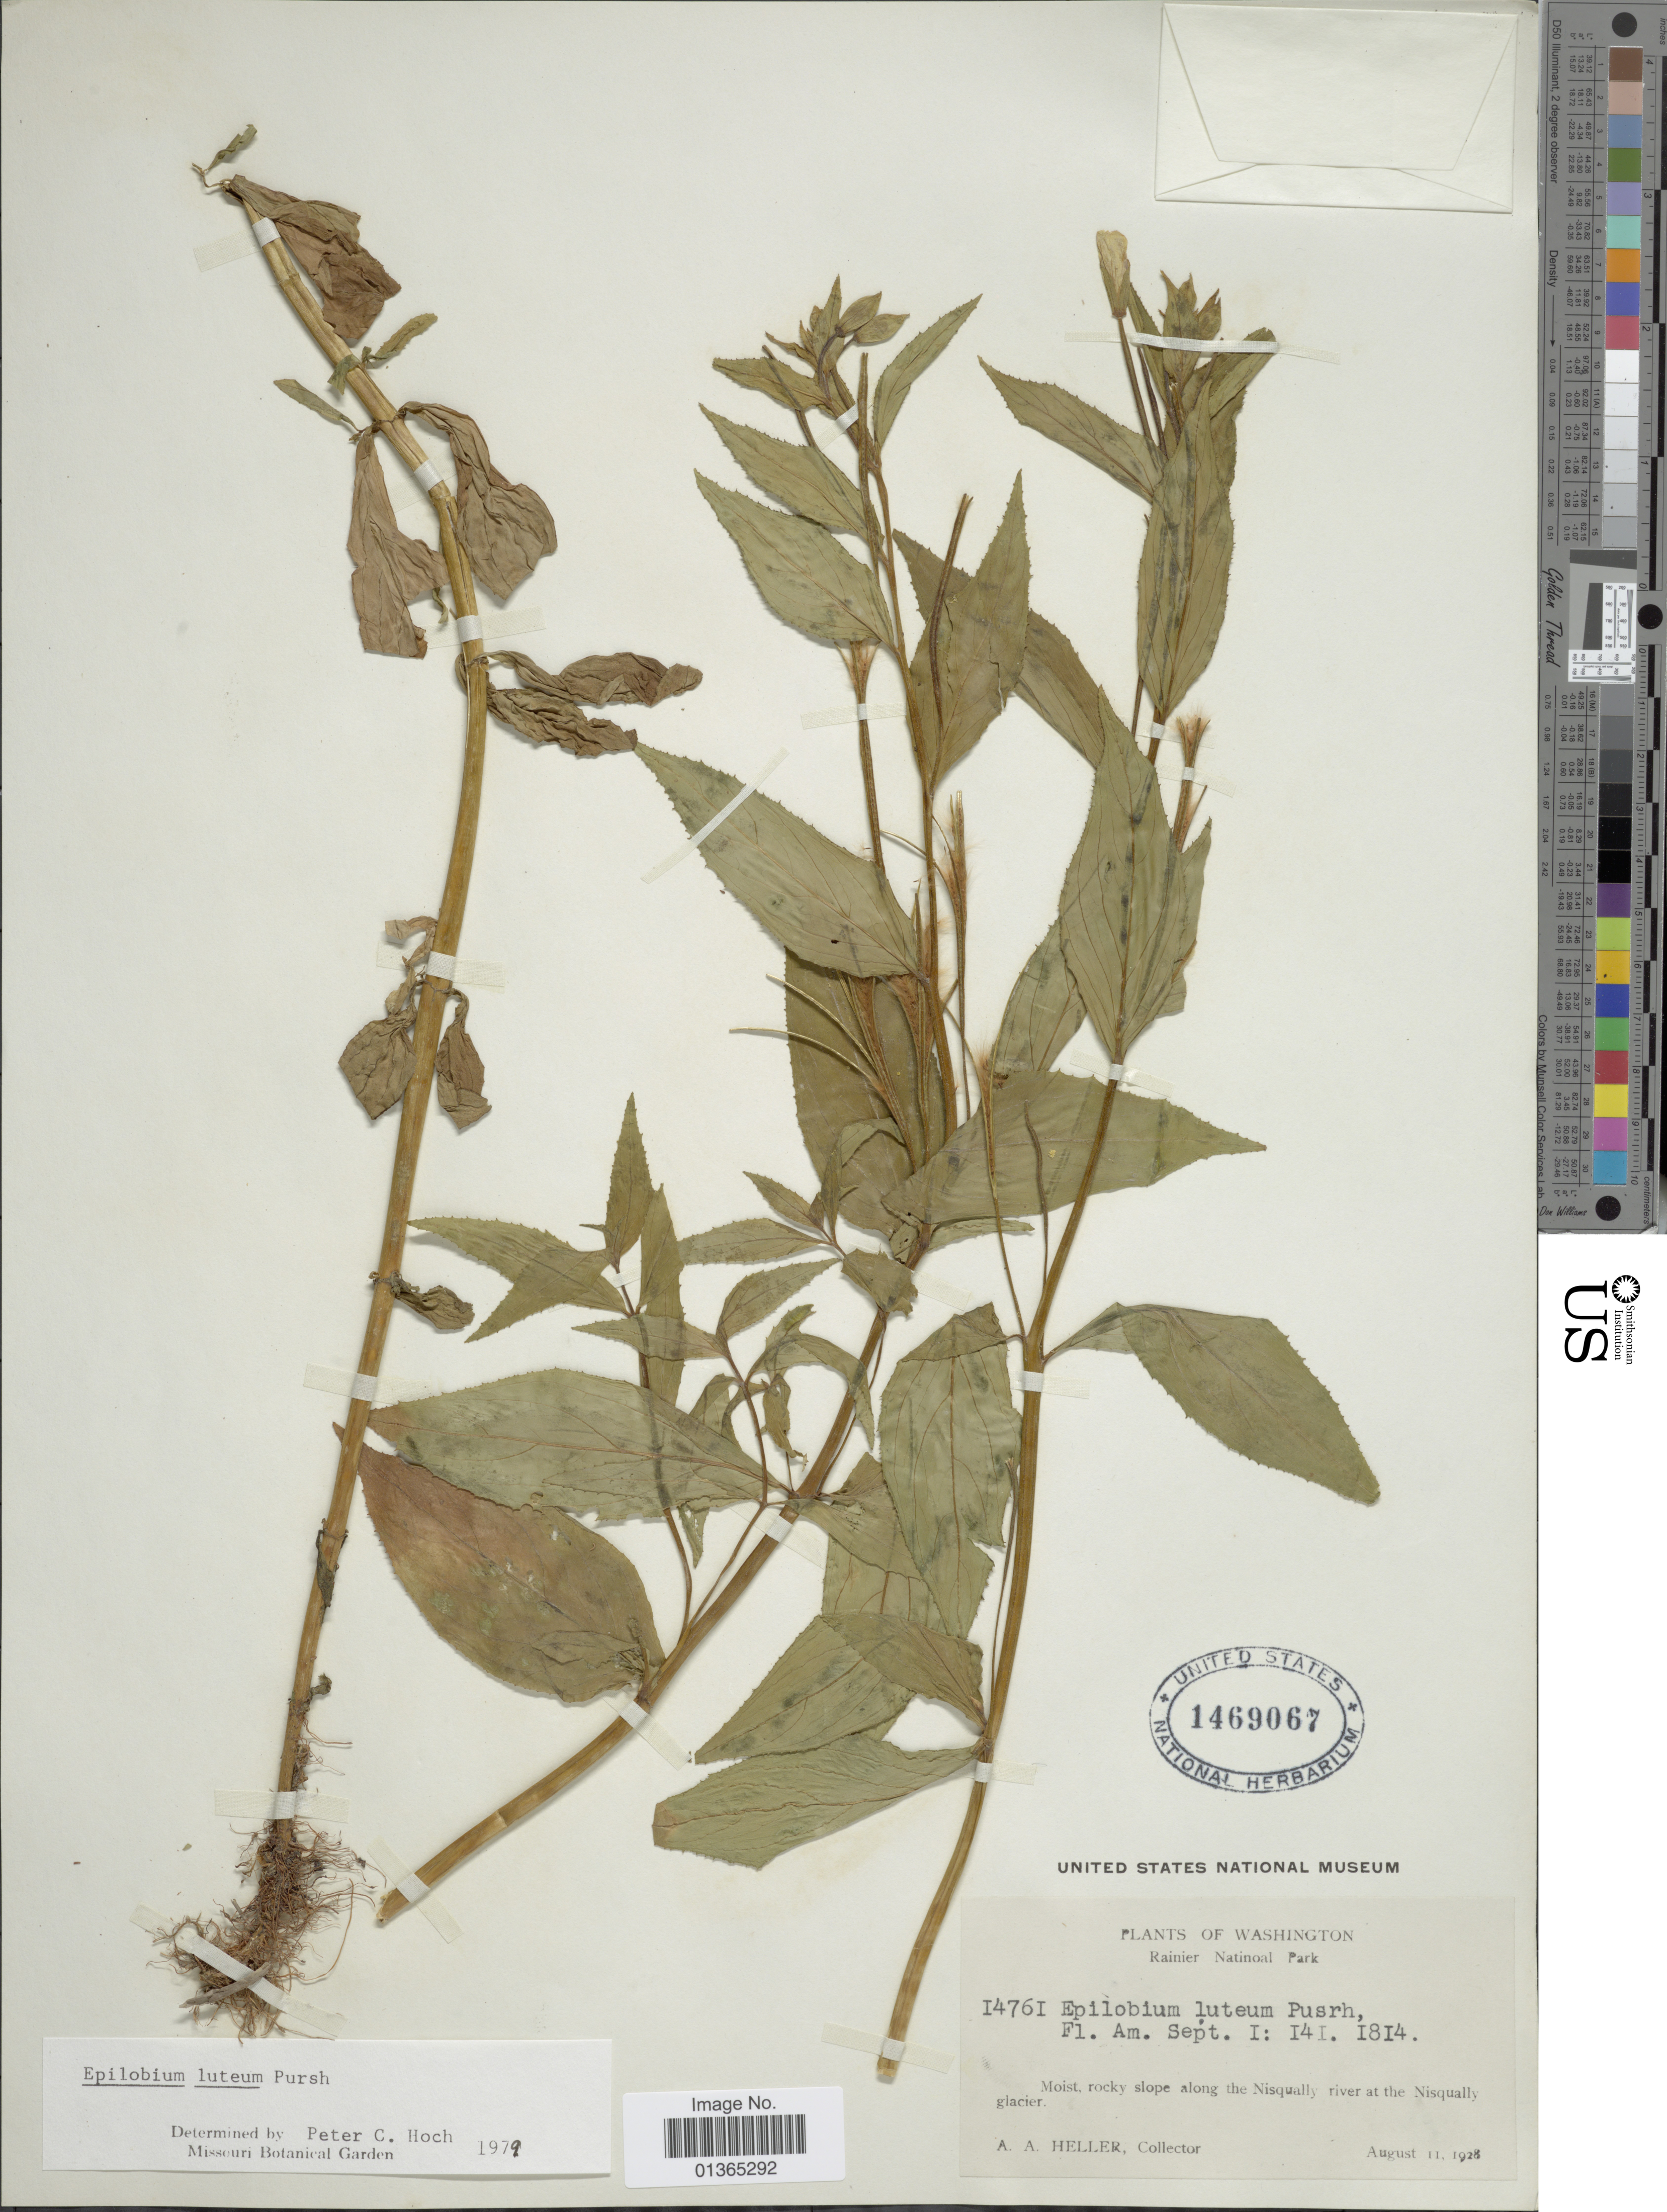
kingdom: Plantae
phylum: Tracheophyta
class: Magnoliopsida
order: Myrtales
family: Onagraceae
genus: Epilobium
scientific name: Epilobium luteum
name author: Pursh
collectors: A. A. Heller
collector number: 14761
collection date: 1928-08-11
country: United States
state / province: Washington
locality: Rainier National Park. Moist, rocky slope along the Nisqually river at the Nisqually glacier.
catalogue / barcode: US 1469067